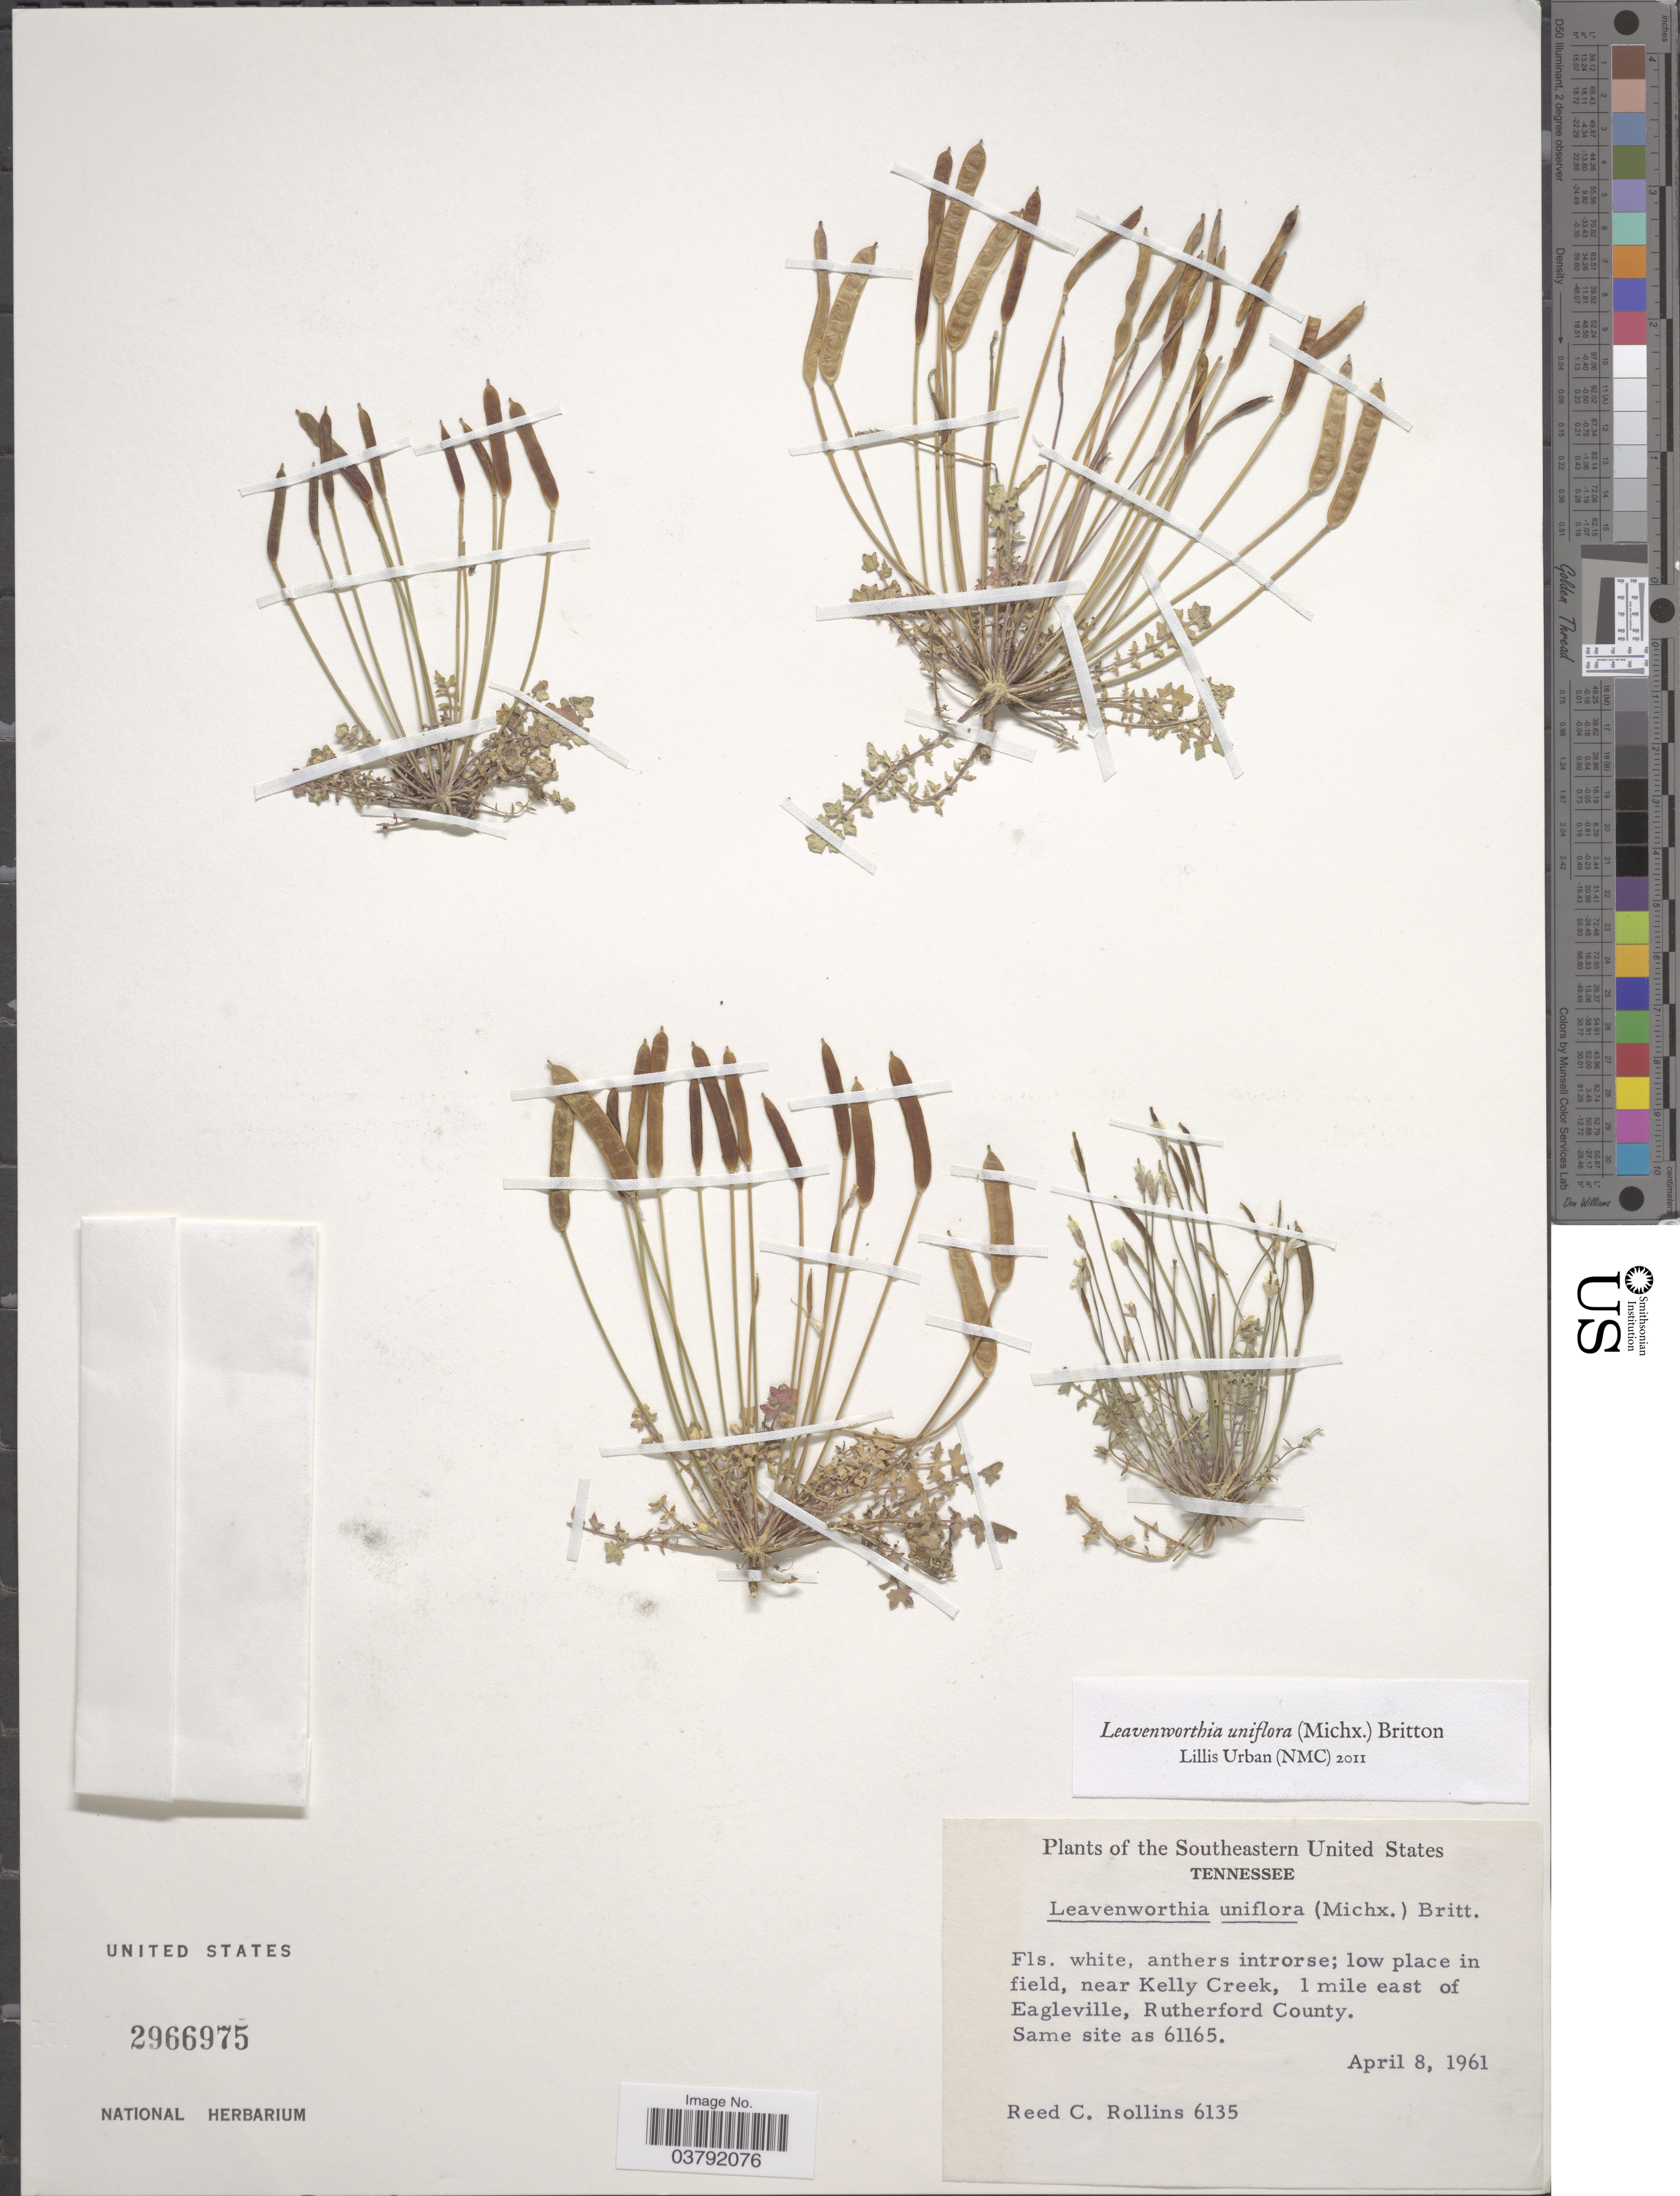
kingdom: Plantae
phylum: Tracheophyta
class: Magnoliopsida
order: Brassicales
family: Brassicaceae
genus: Leavenworthia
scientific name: Leavenworthia uniflora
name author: (Michx.) Britton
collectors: R. C. Rollins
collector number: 6135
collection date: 1961-04-08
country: United States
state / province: Tennessee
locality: Southeastern United States. Near Kelly Creek, 1 mile east of Eagleville, Rutherford County.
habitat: low place in field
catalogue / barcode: US 2966975